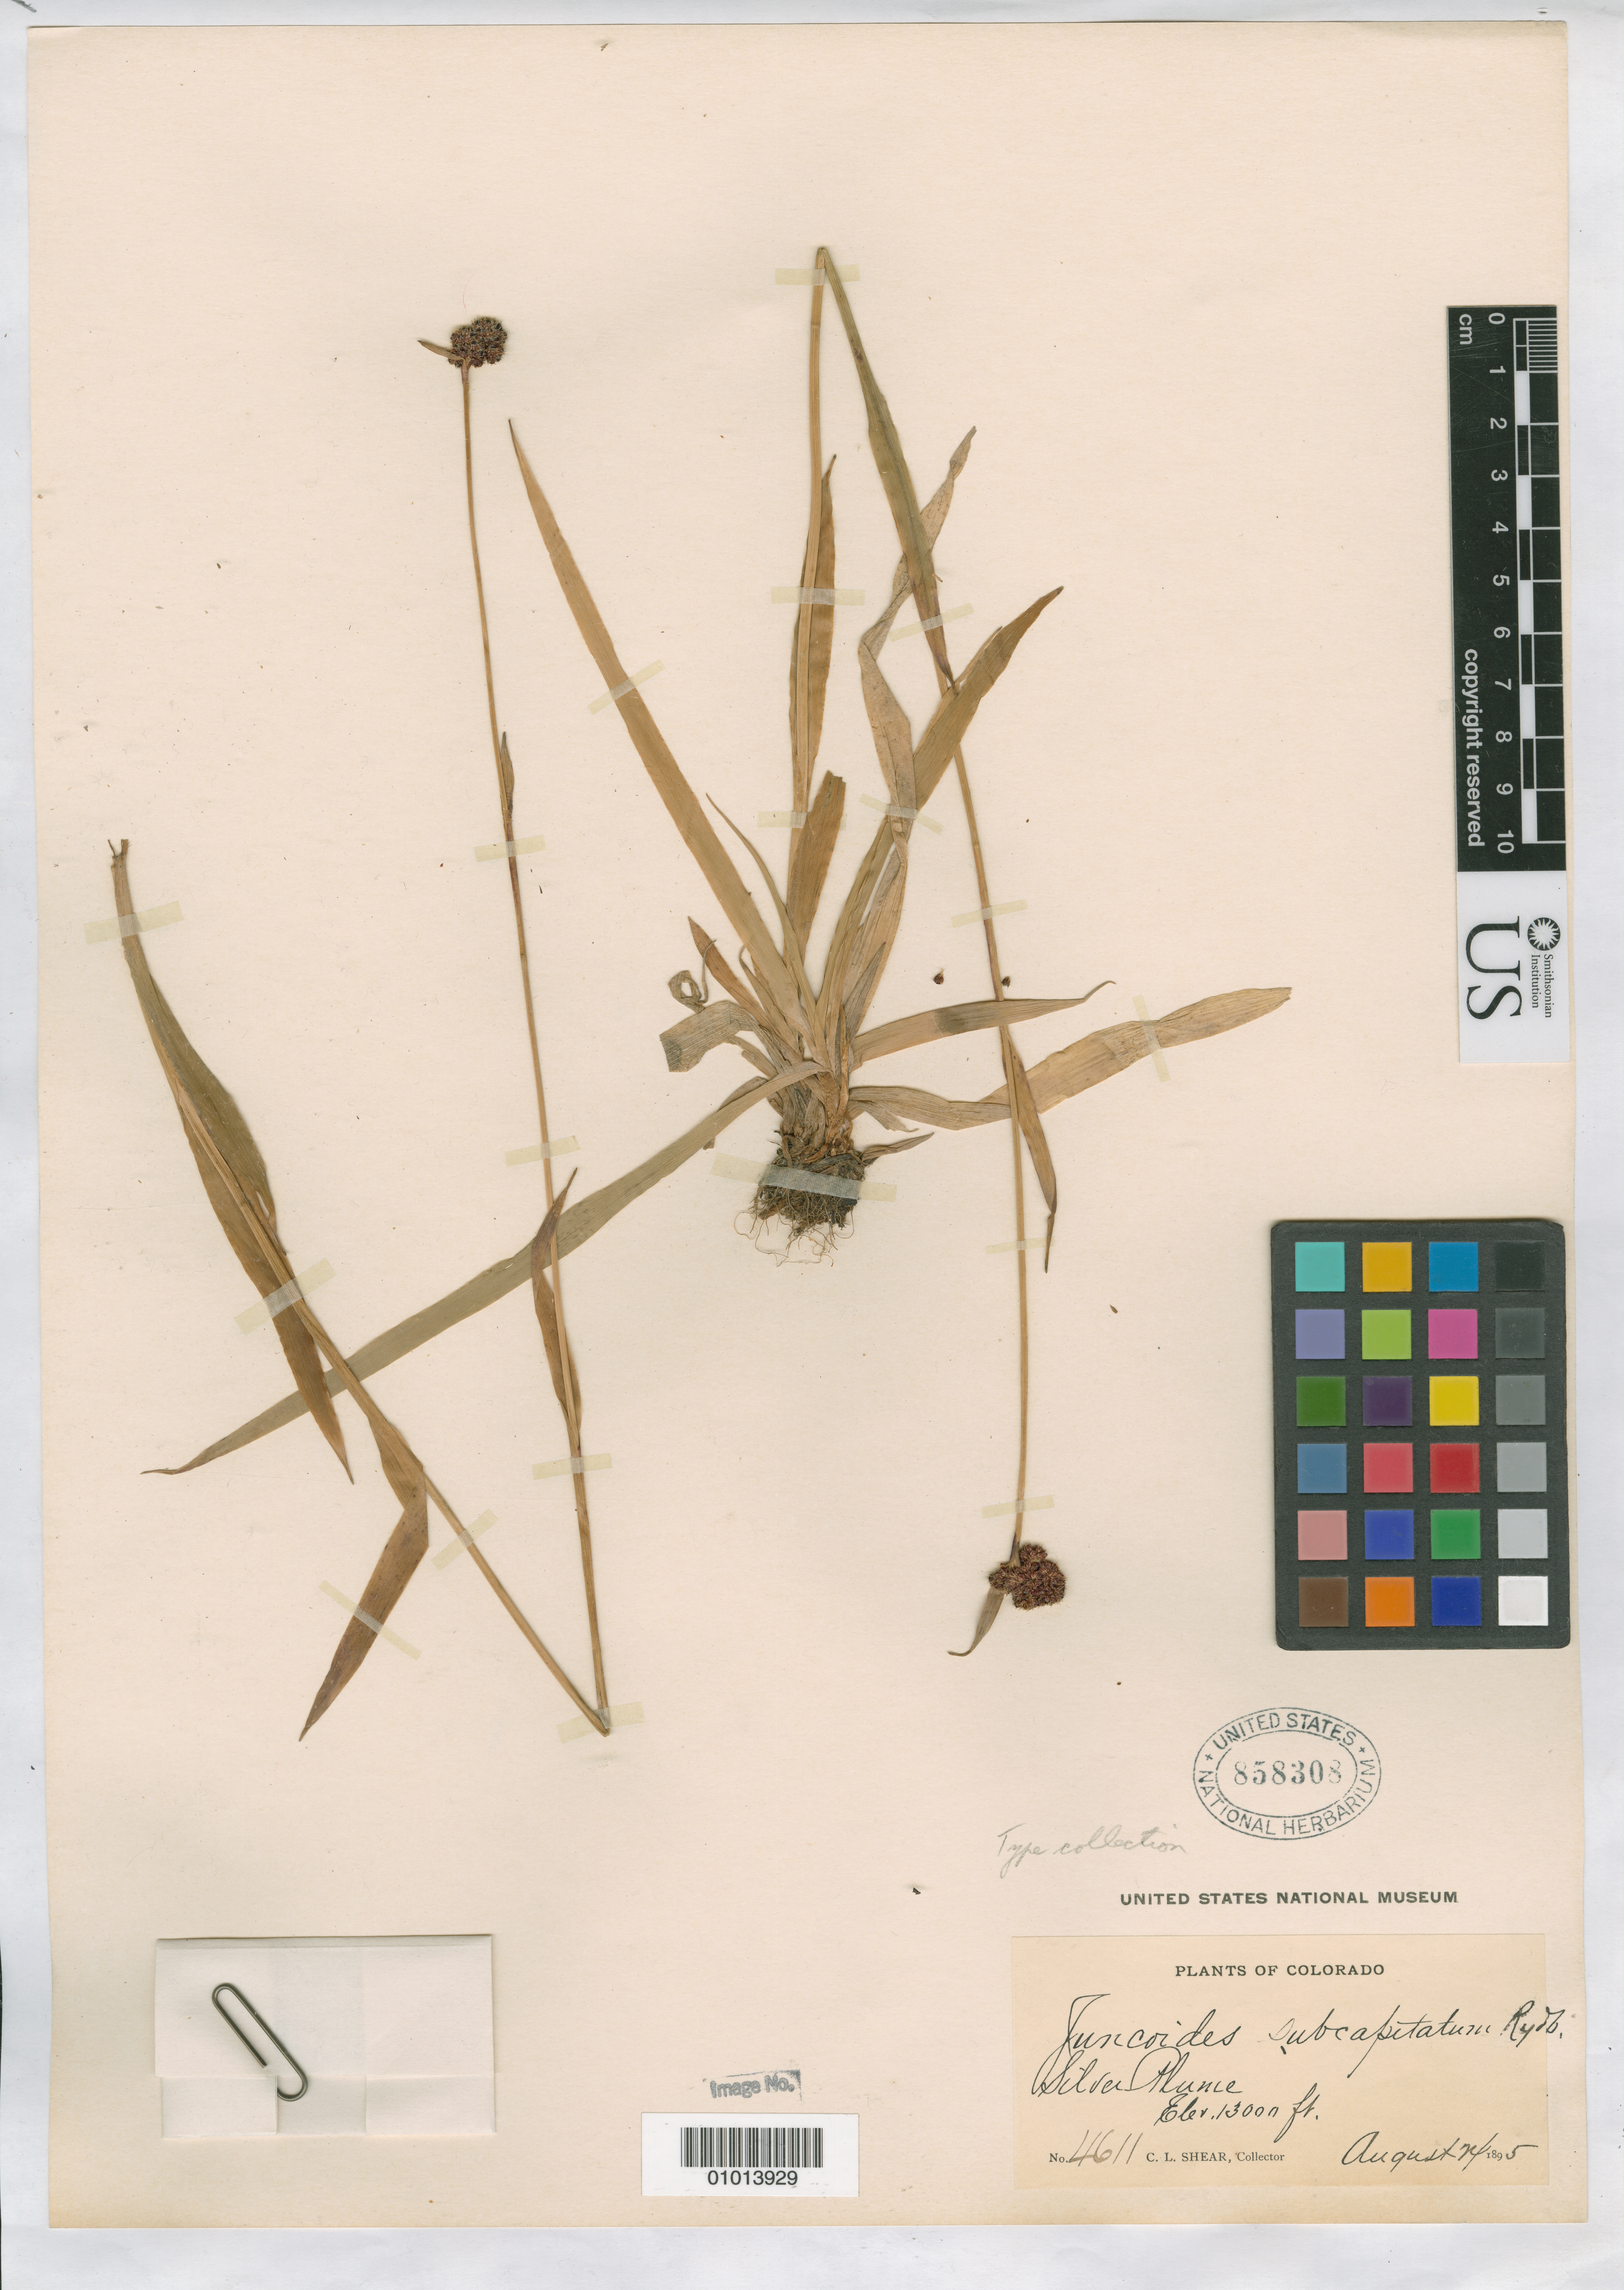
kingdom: Plantae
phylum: Tracheophyta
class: Liliopsida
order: Poales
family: Juncaceae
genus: Juncoides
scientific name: Juncoides subcapitatum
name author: Rydb.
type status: Isotype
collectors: C. L. Shear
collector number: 4611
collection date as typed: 24 Aug 1895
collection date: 1895-08-24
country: United States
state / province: Colorado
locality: Silver Plume.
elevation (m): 3962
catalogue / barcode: US 858308